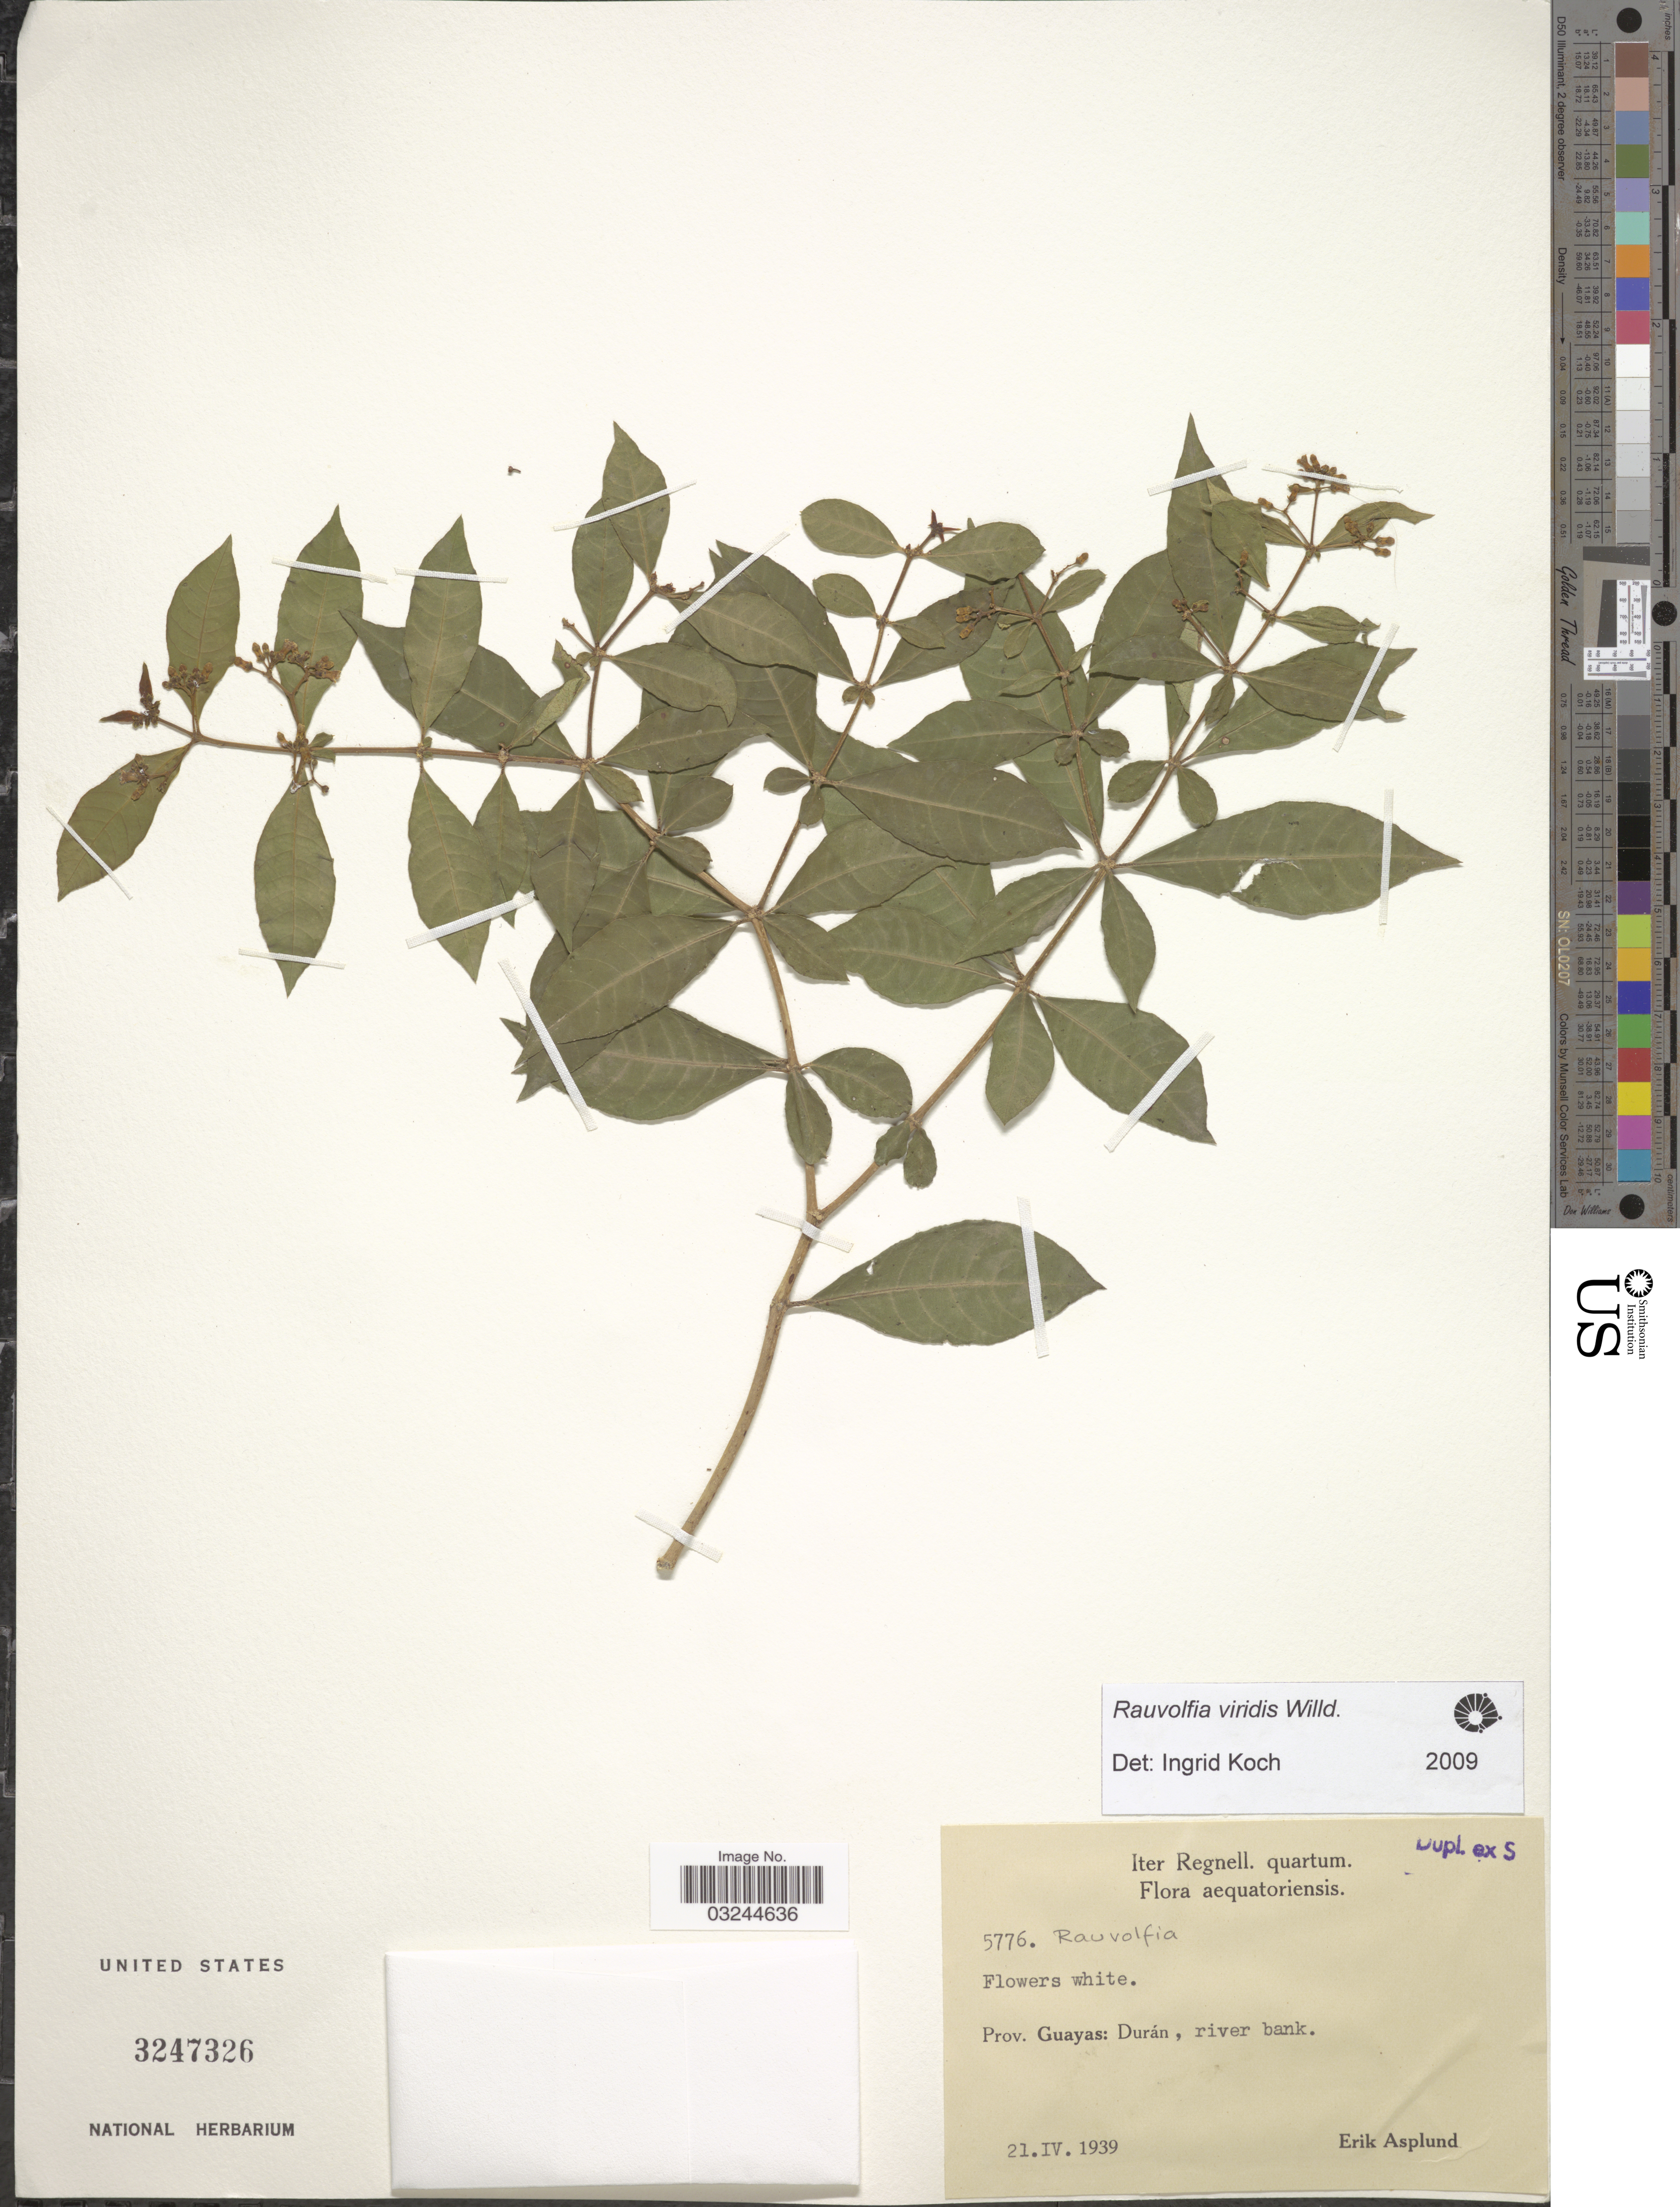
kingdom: Plantae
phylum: Tracheophyta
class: Magnoliopsida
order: Gentianales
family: Apocynaceae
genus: Rauvolfia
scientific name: Rauvolfia viridis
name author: Willd. ex Roem. & Schult.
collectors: E. Asplund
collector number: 5776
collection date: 1939-04-21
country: Ecuador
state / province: Guayas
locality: Aequatoriensis. Durán, river bank.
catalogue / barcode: US 3247326